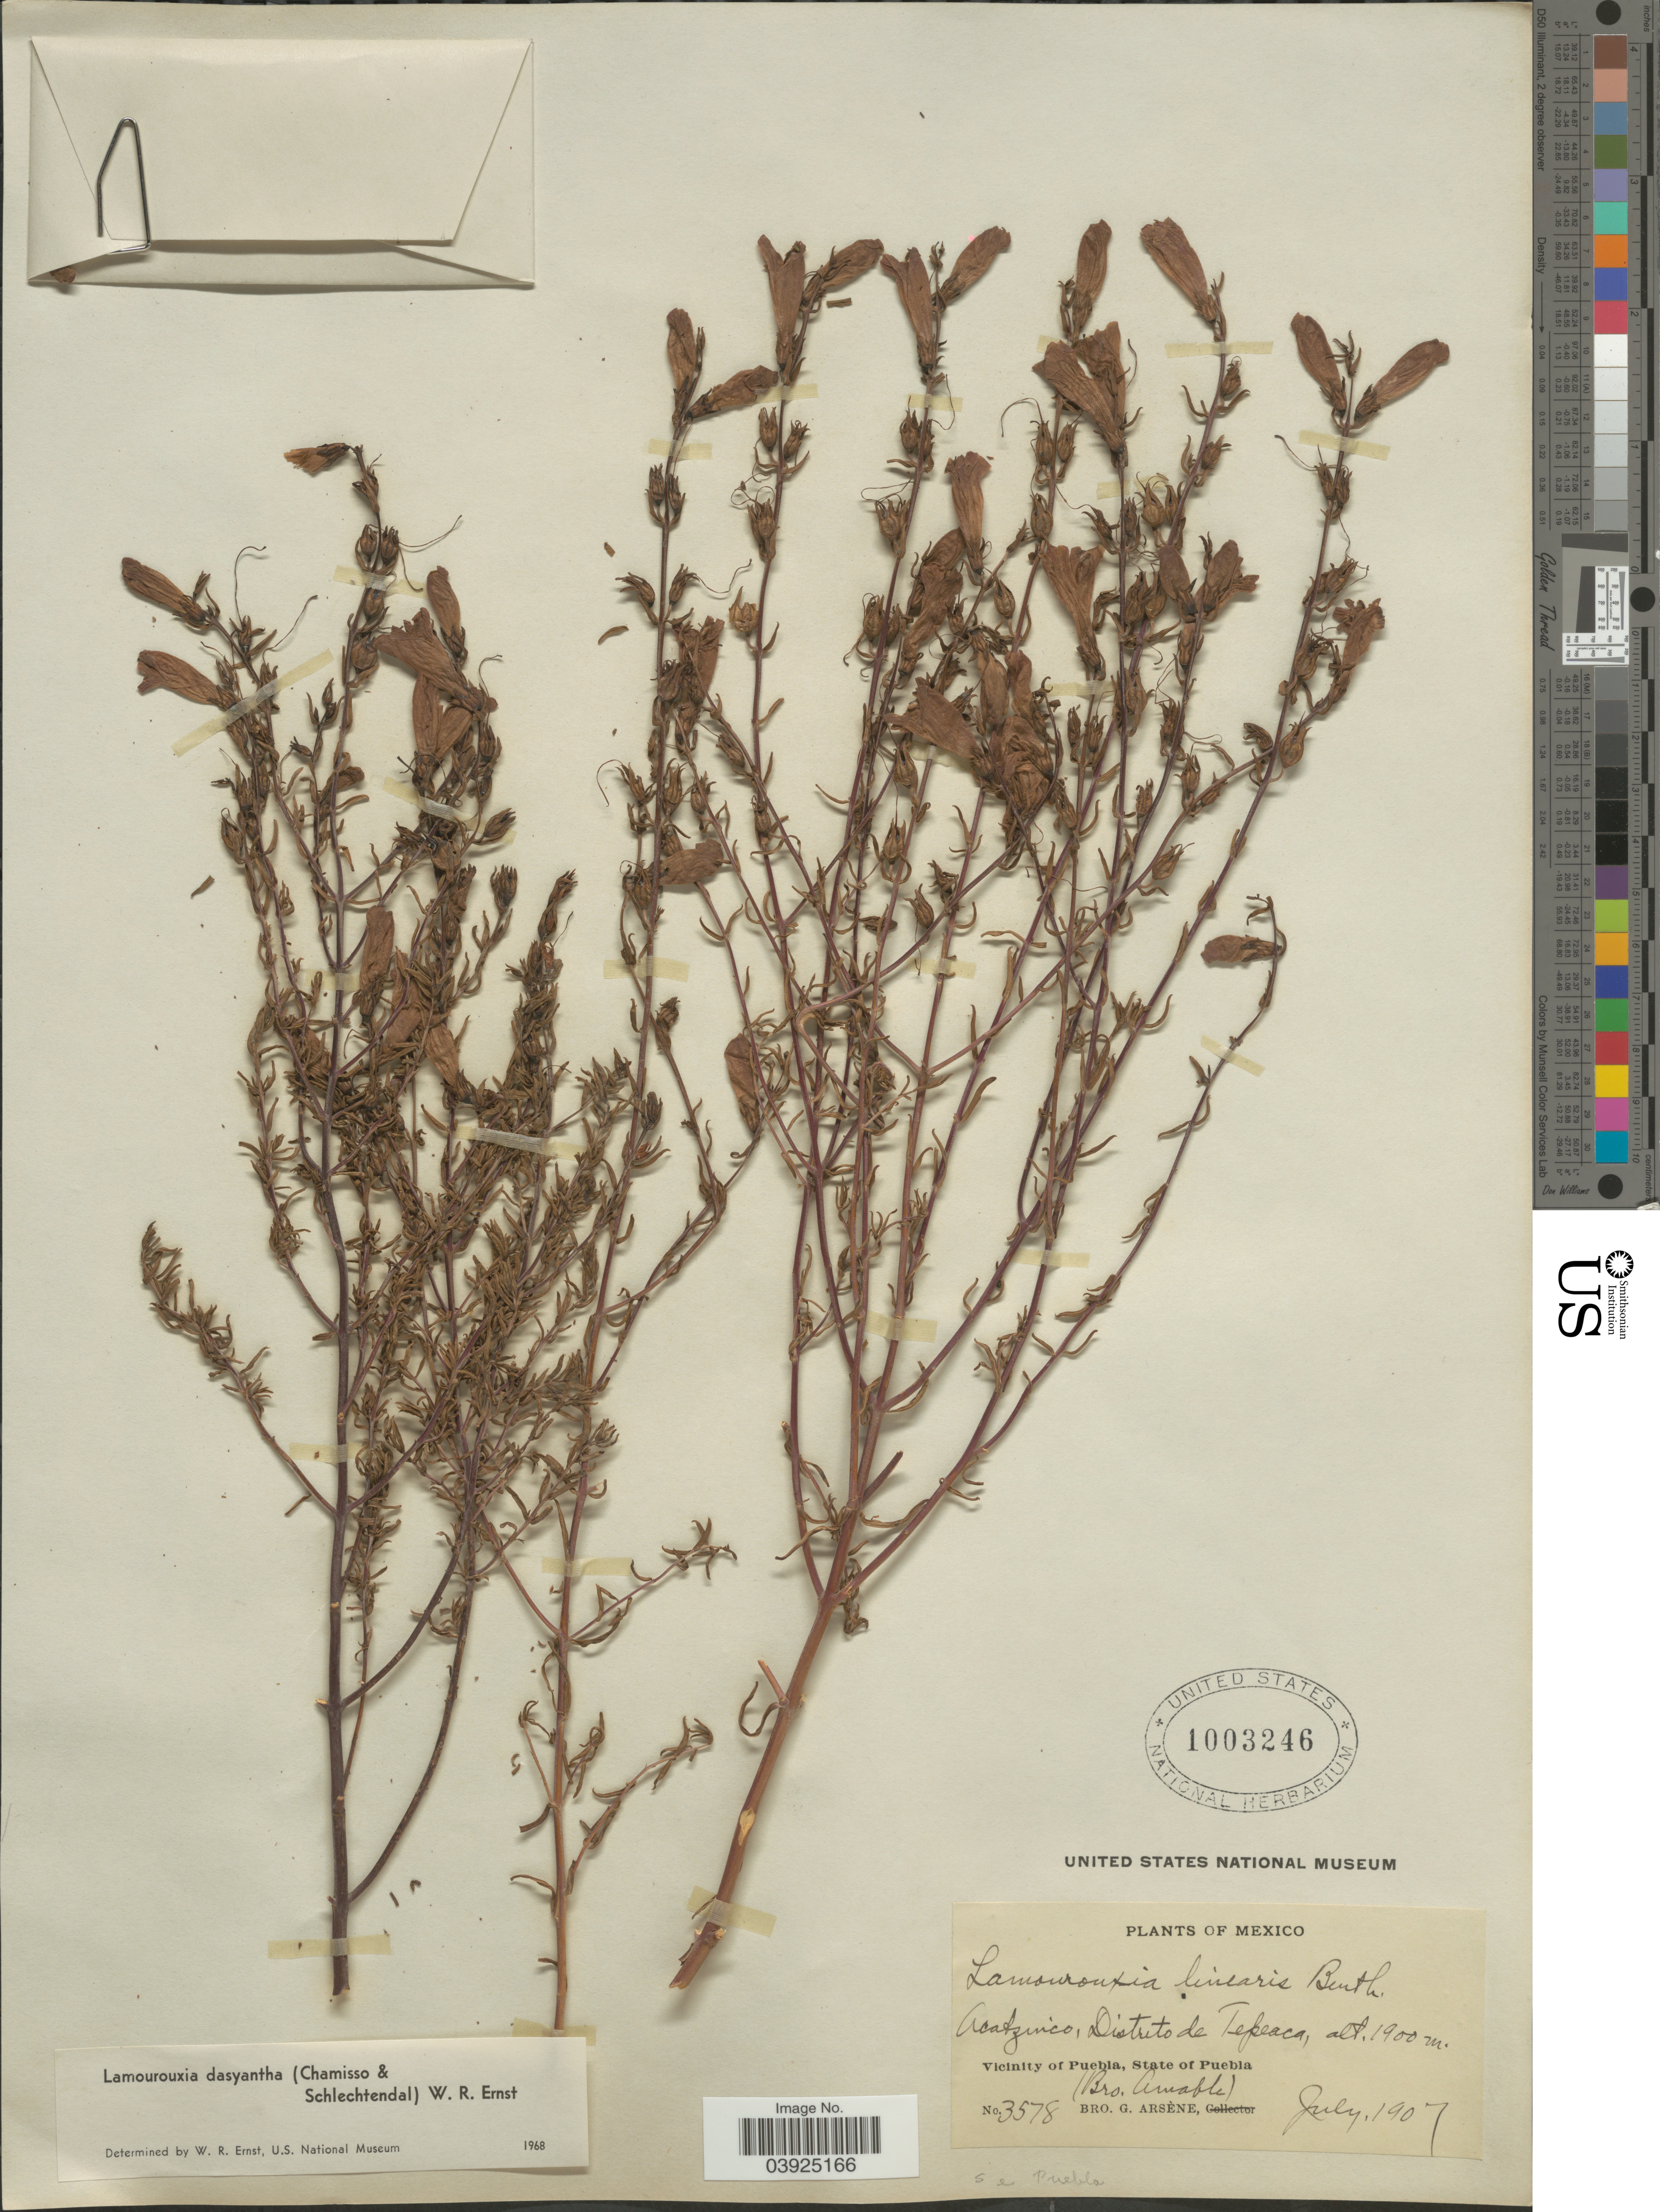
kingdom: Plantae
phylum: Tracheophyta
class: Magnoliopsida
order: Lamiales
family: Orobanchaceae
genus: Lamourouxia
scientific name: Lamourouxia dasyantha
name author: (Cham. & Schltdl.) W.R. Ernst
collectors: Bro. G. Arsène & B. Amable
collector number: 3578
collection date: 1907-07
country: Mexico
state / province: Puebla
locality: Acatzinco, Distrito de Tepeaca. Vicinity of Puebla. S. E. Puebla.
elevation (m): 1900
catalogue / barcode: US 1003246